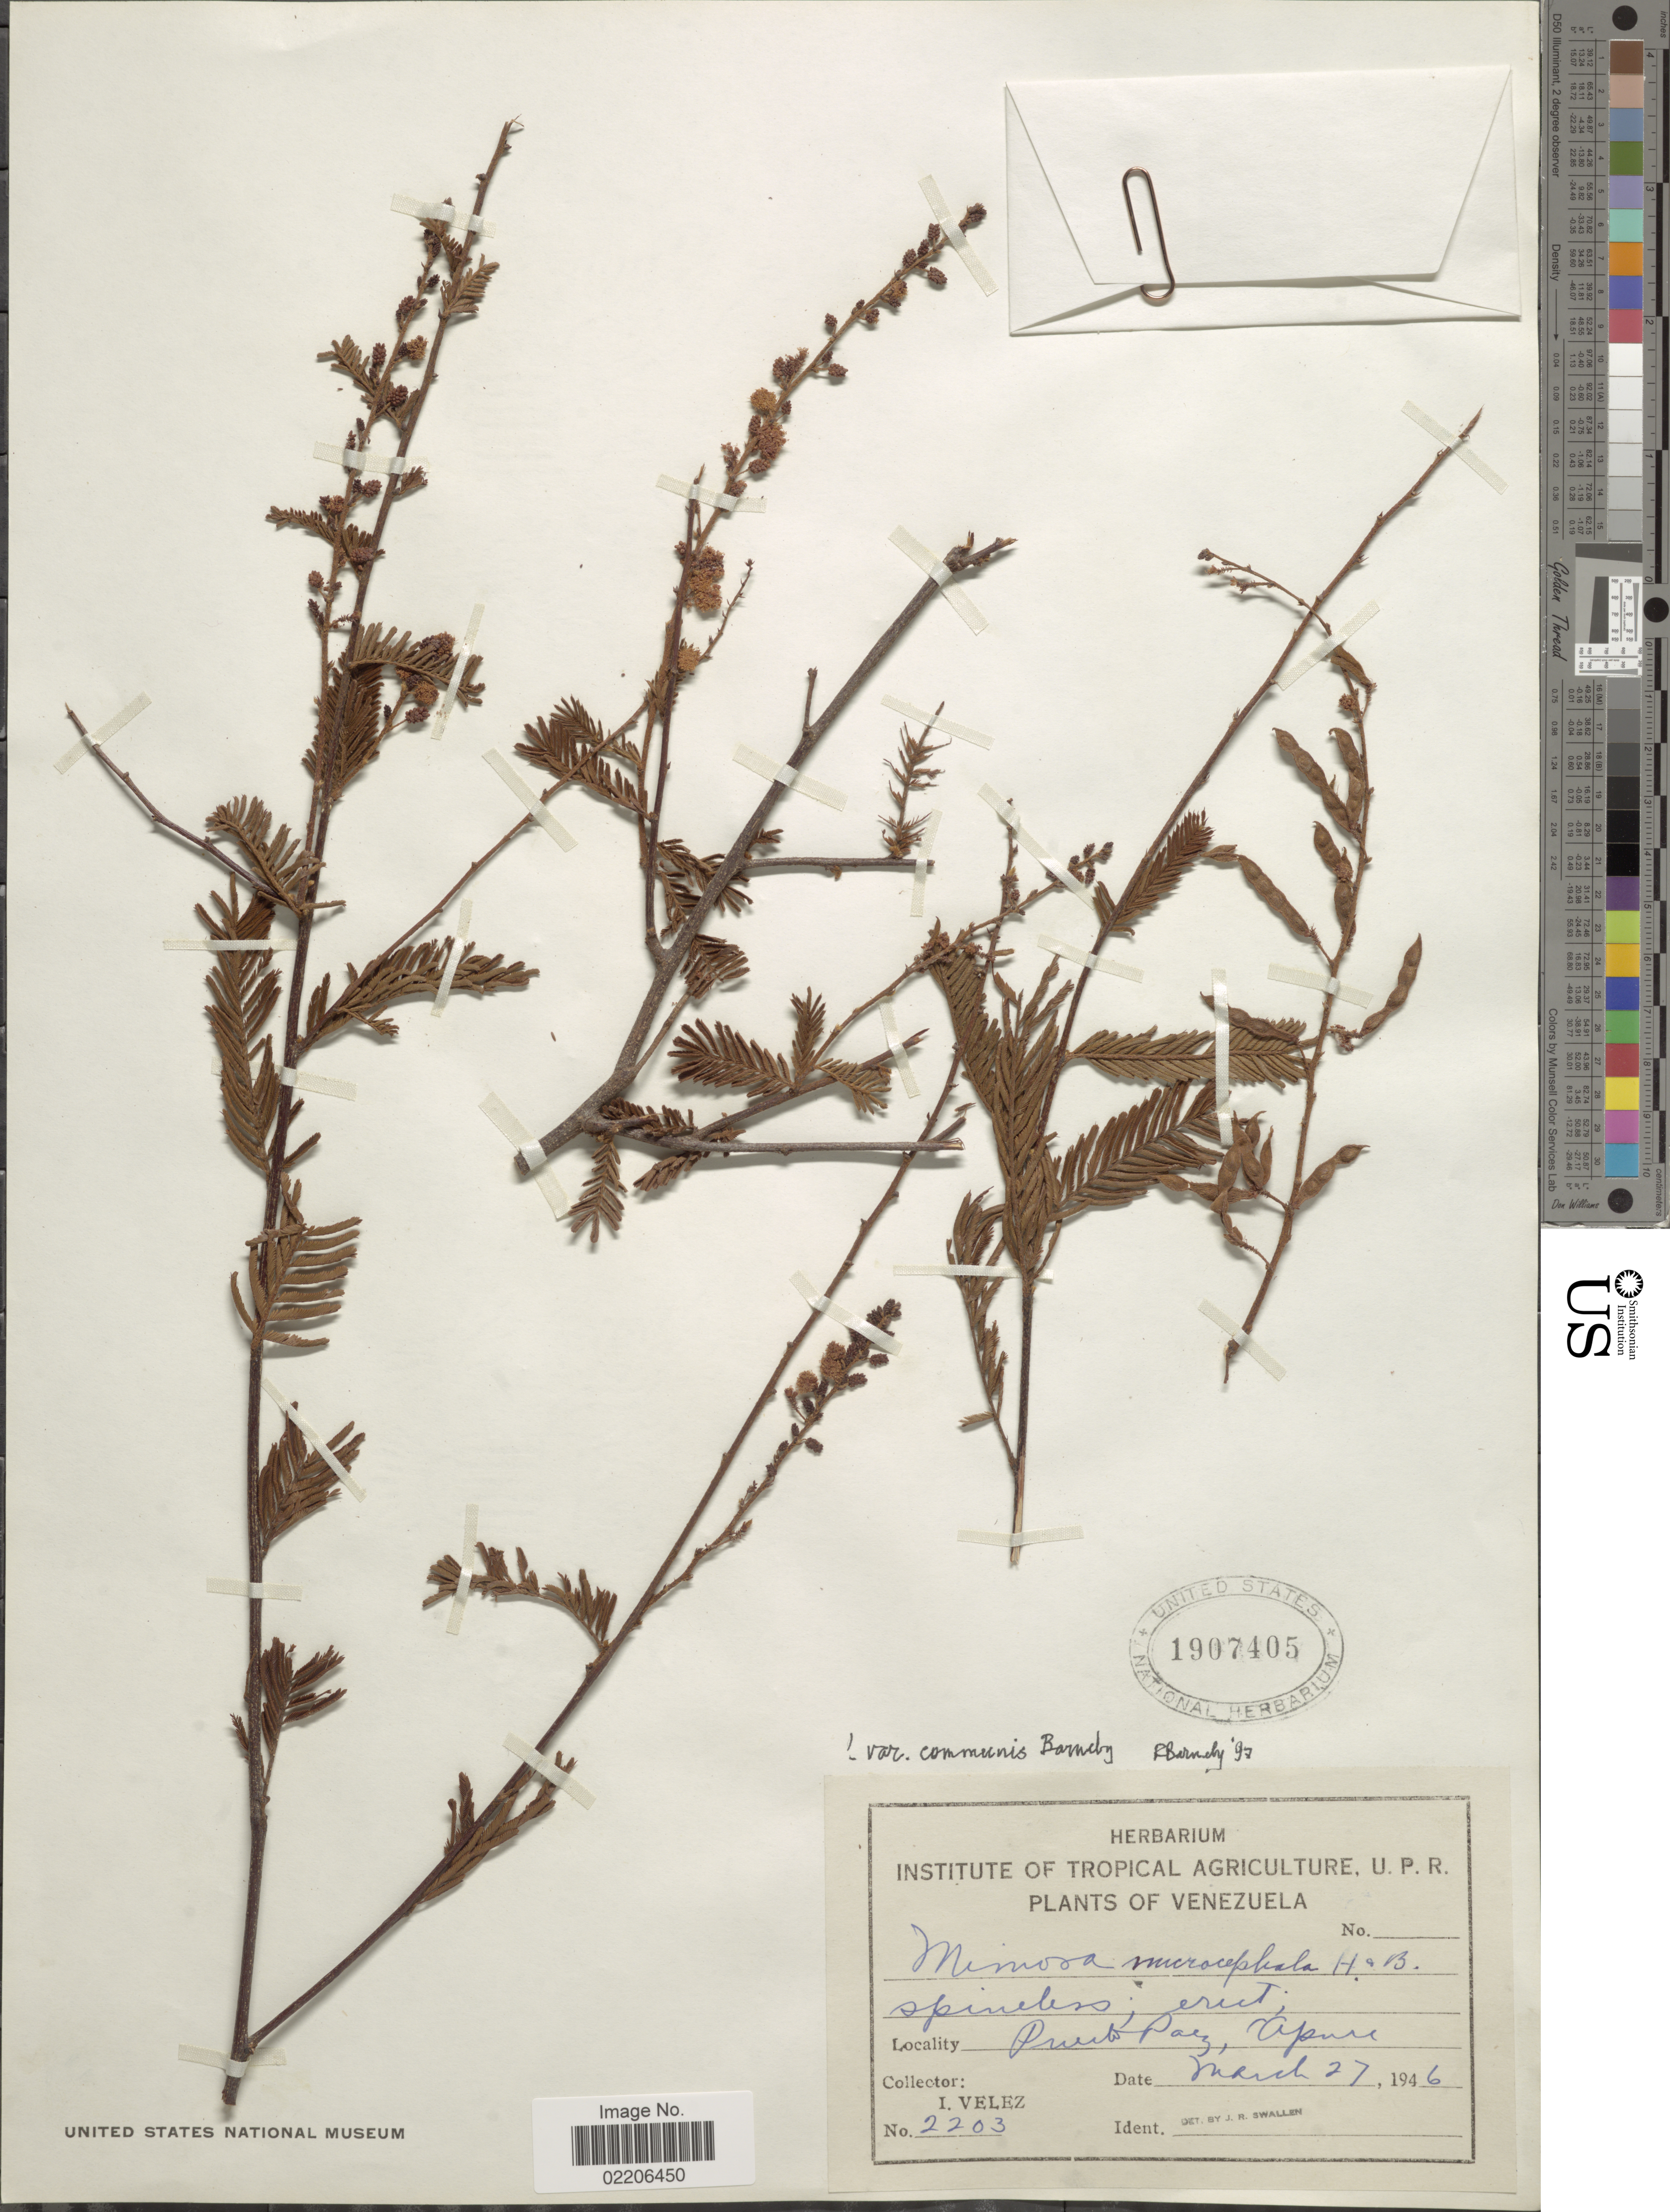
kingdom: Plantae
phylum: Tracheophyta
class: Magnoliopsida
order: Fabales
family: Fabaceae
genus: Mimosa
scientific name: Mimosa microcephala var. communis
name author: Barneby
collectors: I. Velez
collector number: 2203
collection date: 1946-03-27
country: Venezuela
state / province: Apure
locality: Puerto Paez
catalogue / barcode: US 1907405